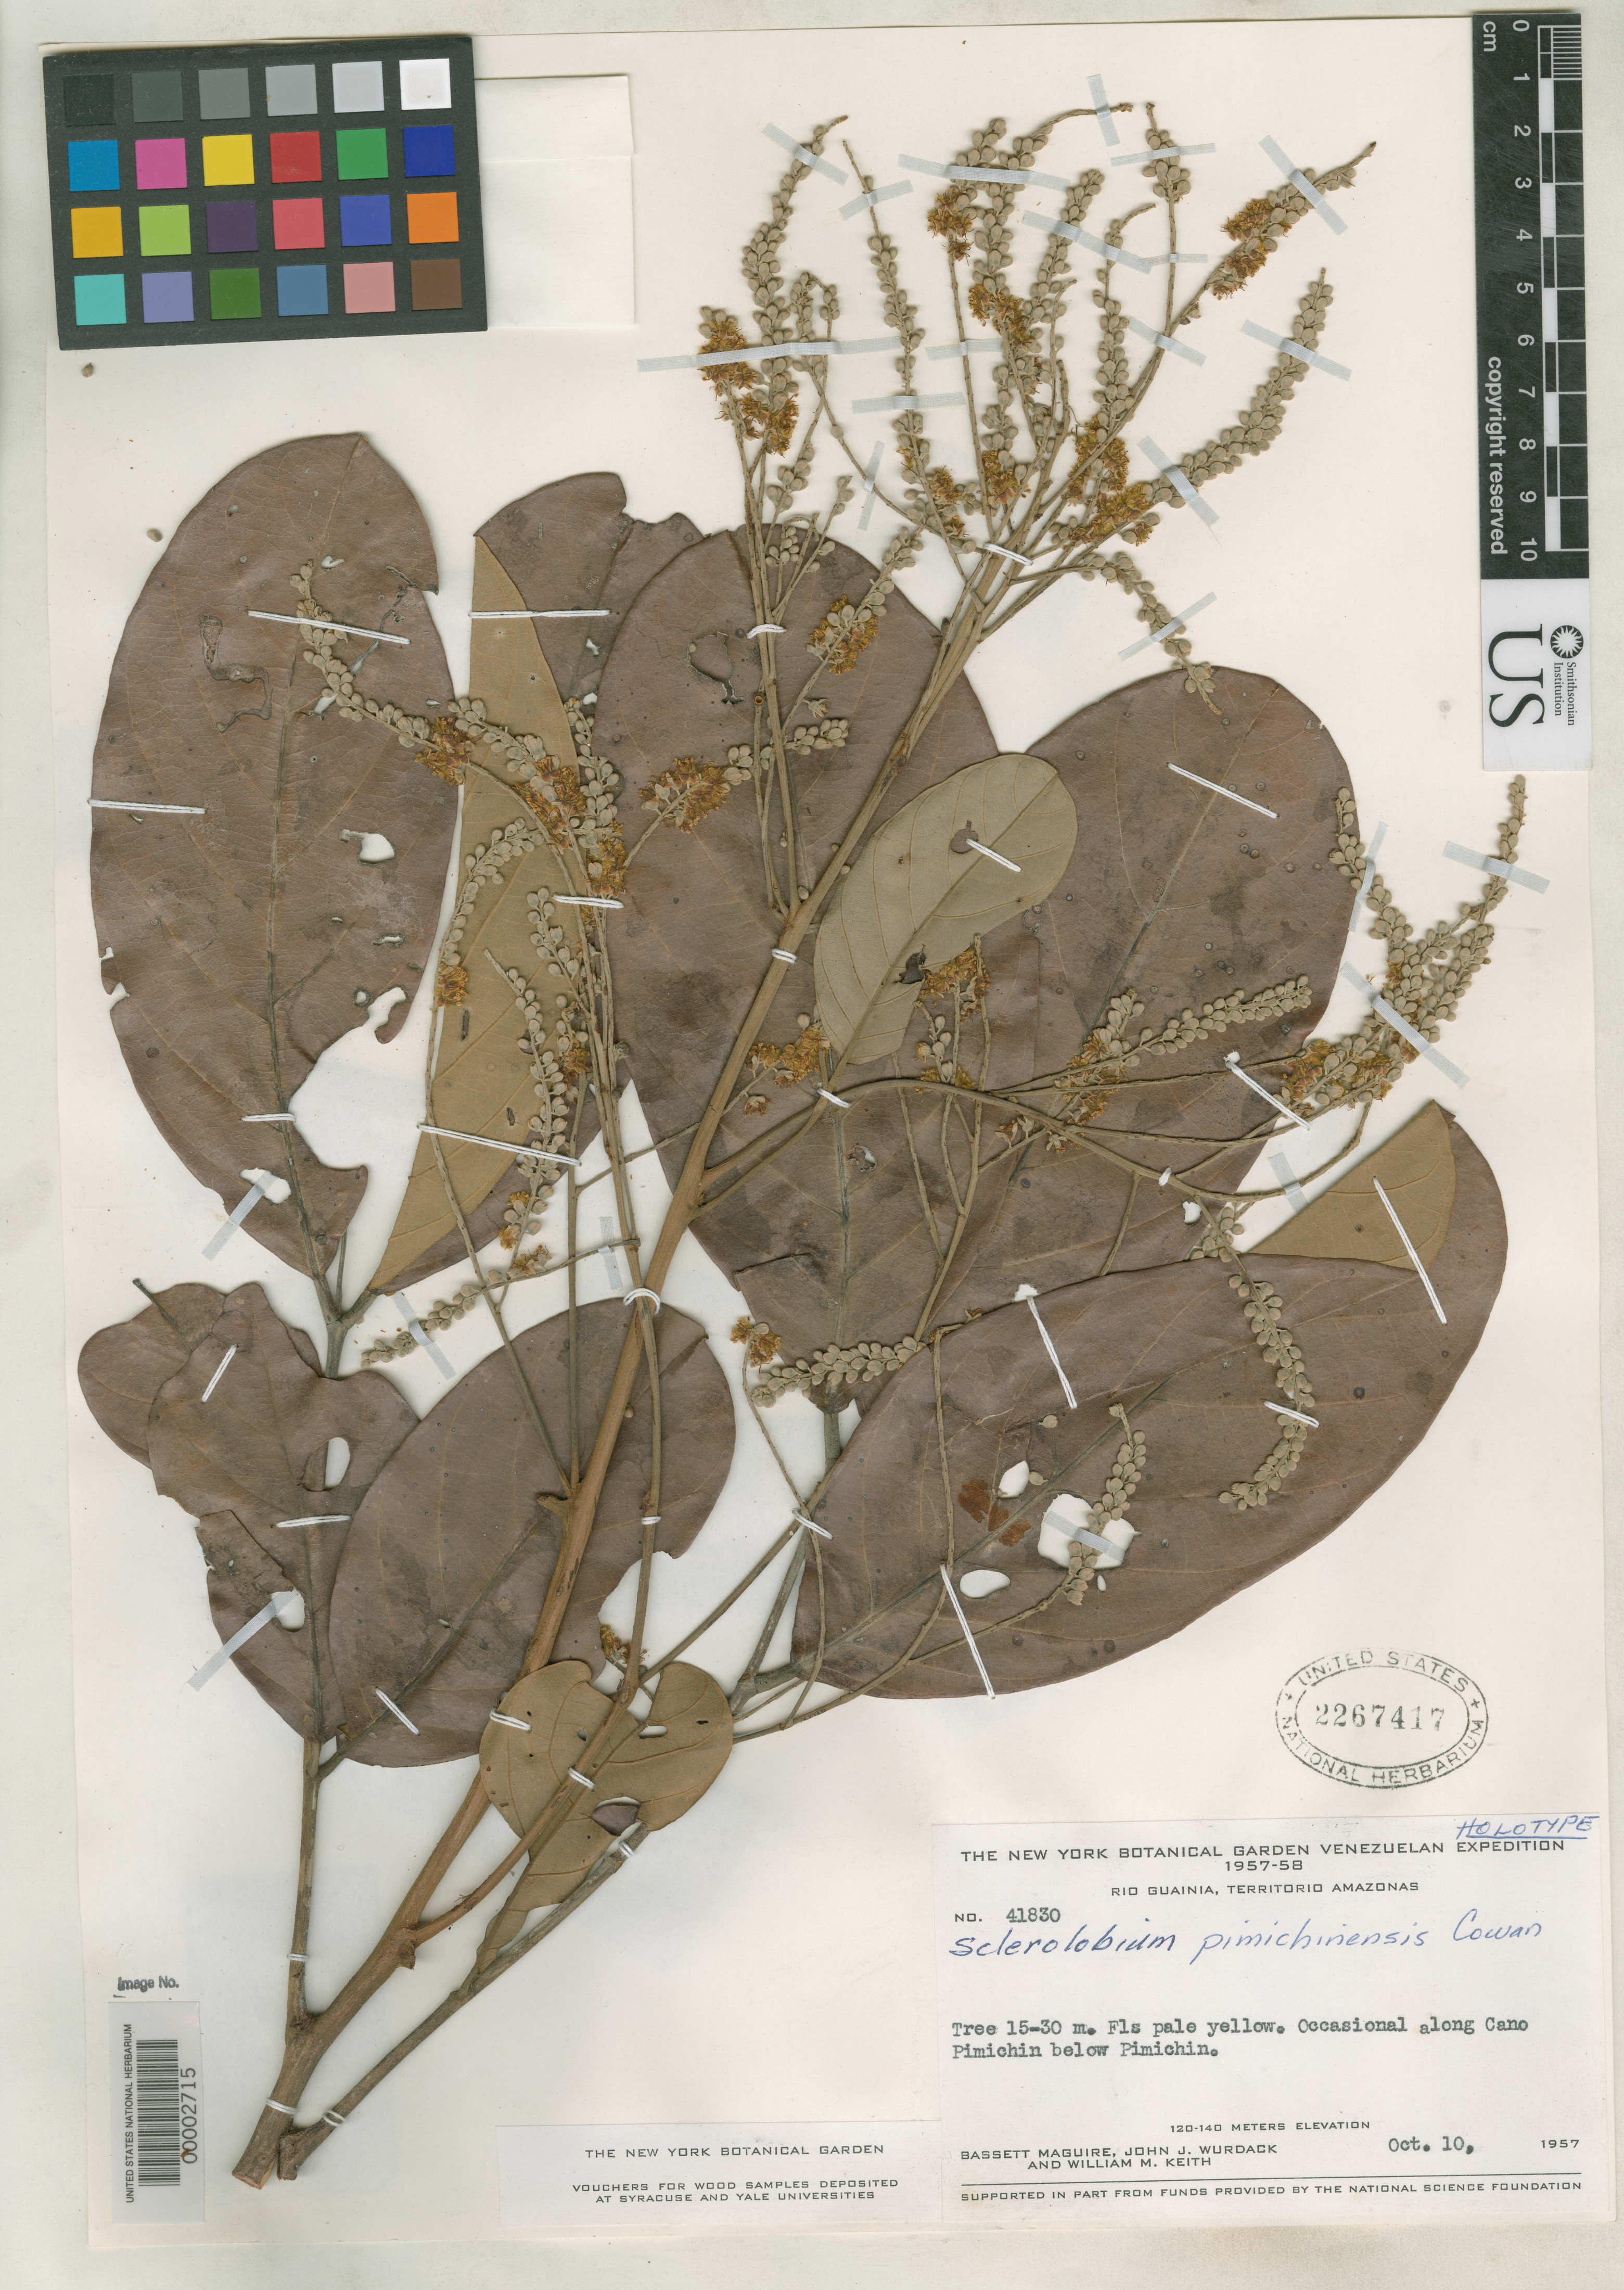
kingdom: Plantae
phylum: Tracheophyta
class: Magnoliopsida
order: Fabales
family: Fabaceae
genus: Sclerolobium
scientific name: Sclerolobium pimichinensis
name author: R.S. Cowan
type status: Holotype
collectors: B. Maguire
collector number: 41830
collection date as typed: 10 Oct 1957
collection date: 1957-10-10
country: Venezuela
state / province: Amazonas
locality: Along Cano Pimichin, below Pimichin, Rio Guainia.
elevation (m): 120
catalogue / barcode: US 2267417